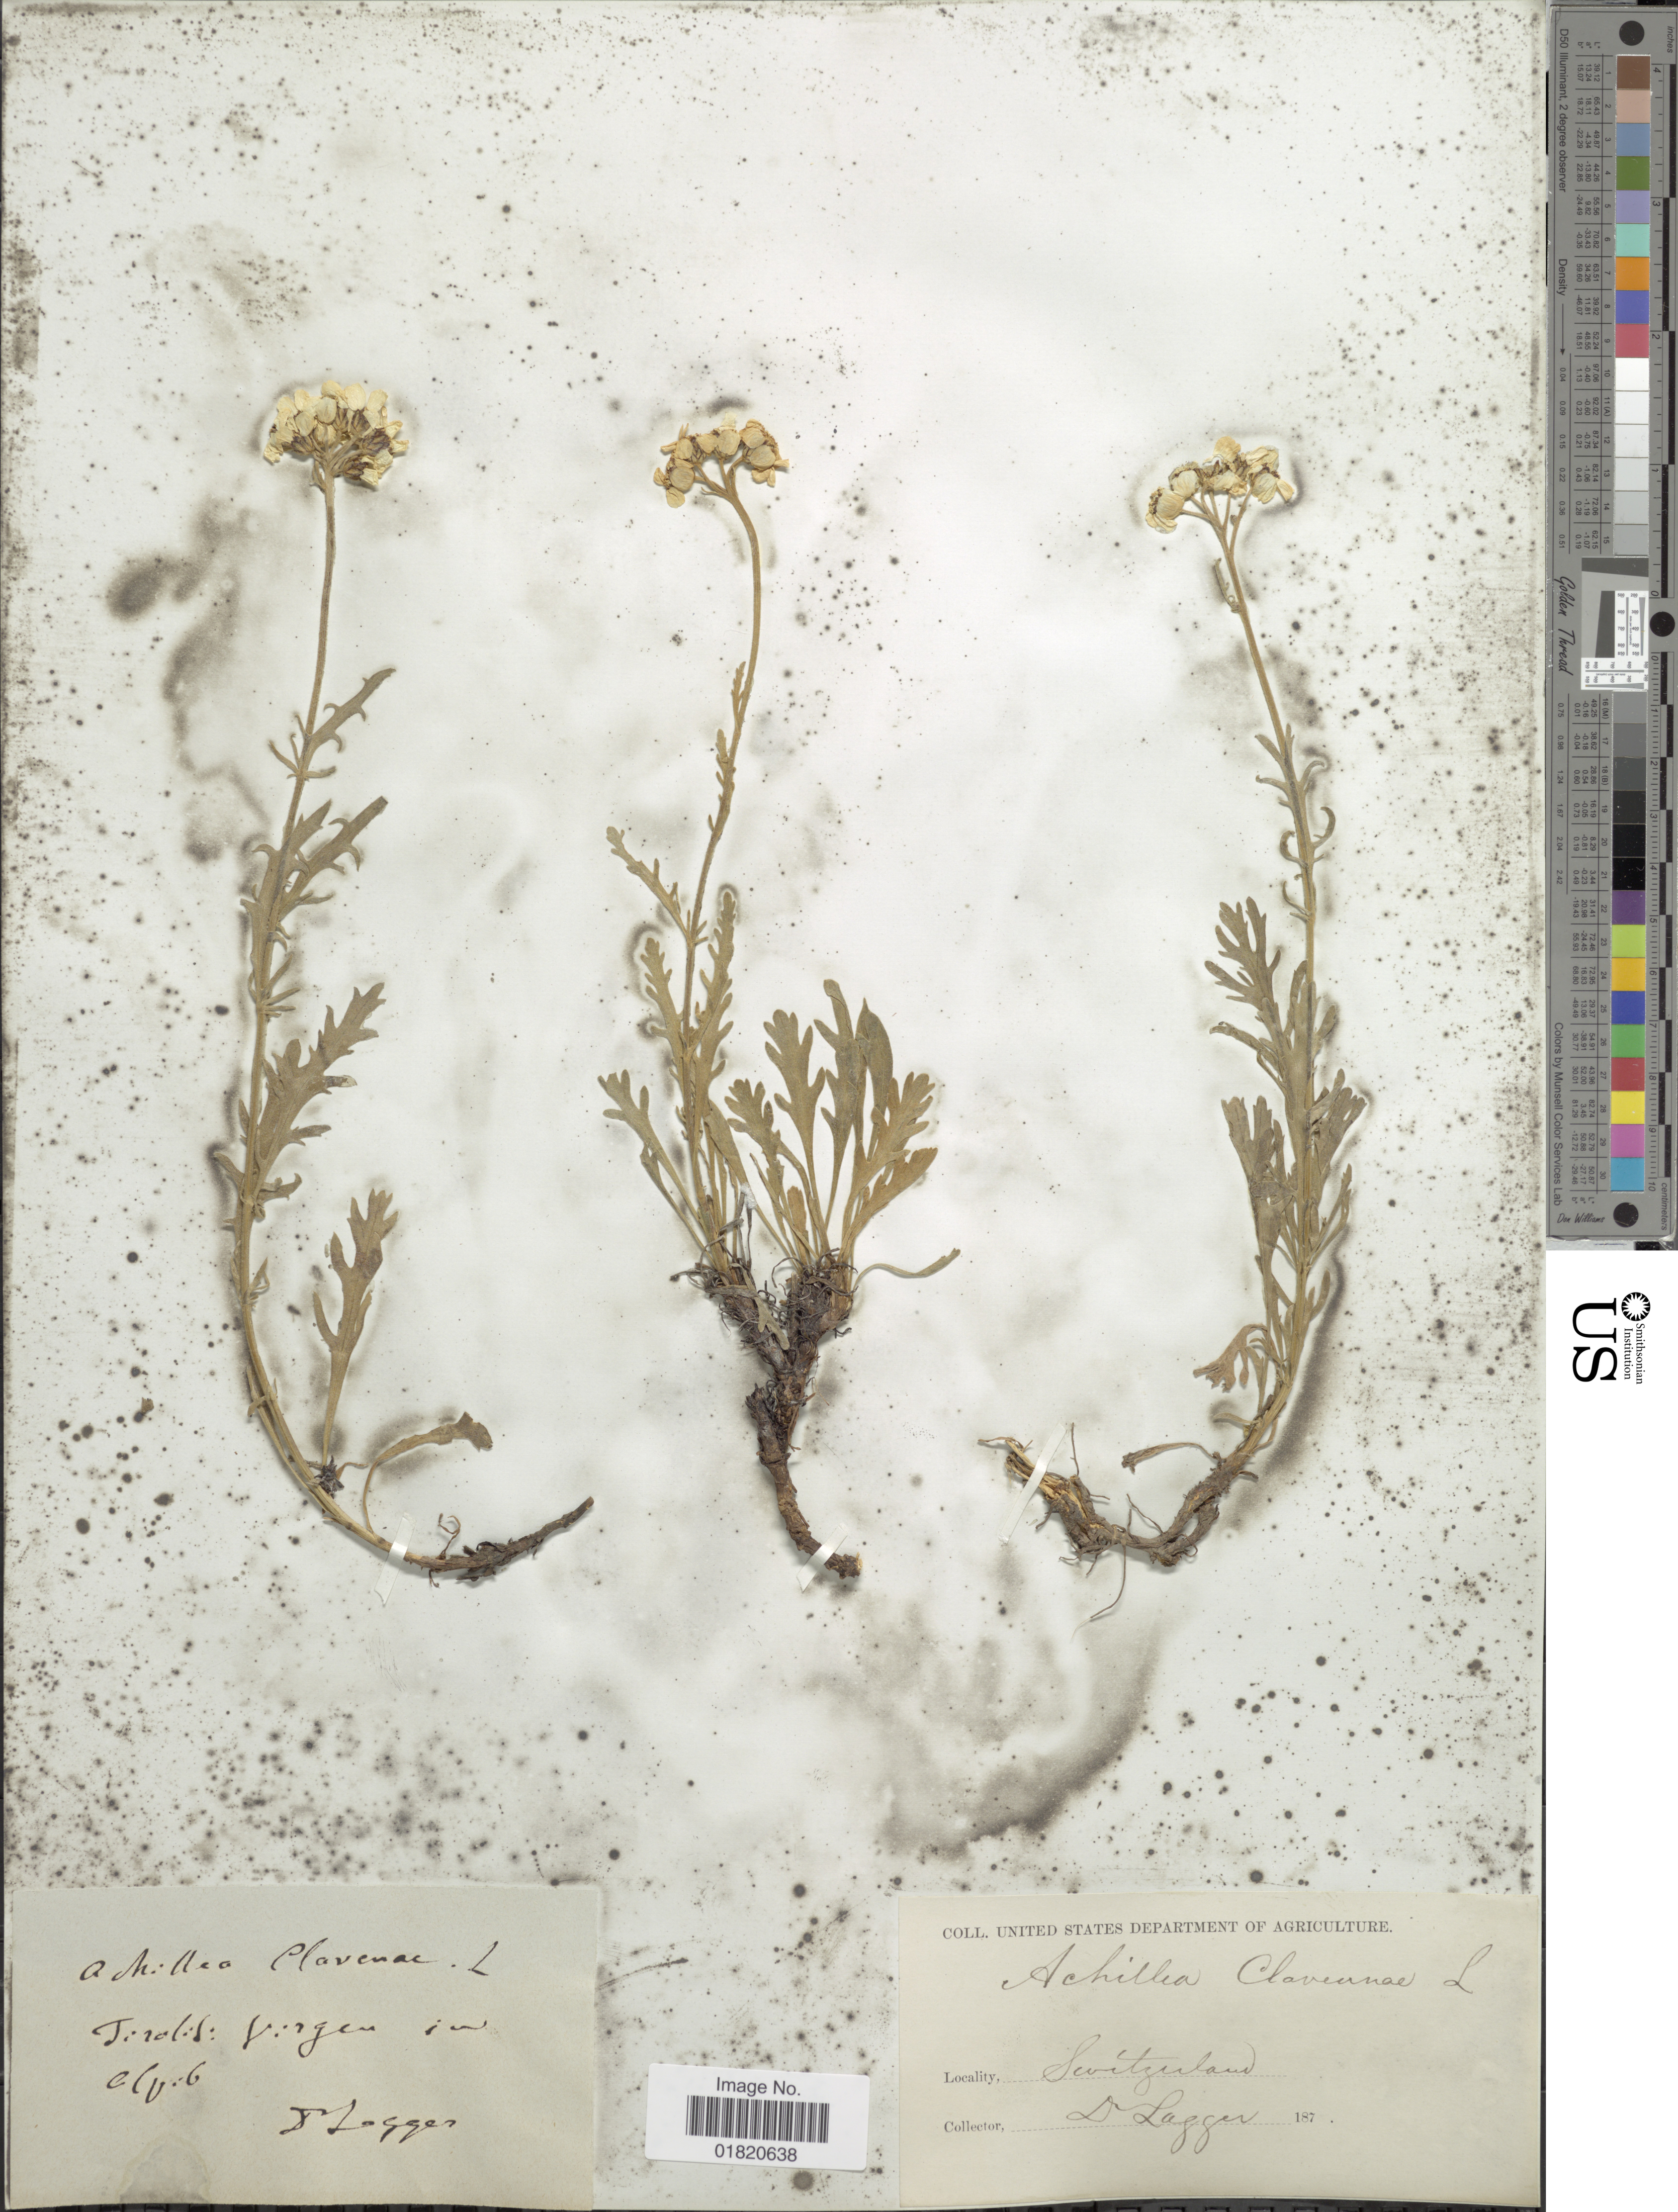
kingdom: Plantae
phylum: Tracheophyta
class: Magnoliopsida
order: Asterales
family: Asteraceae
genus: Achillea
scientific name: Achillea clavennae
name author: L.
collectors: F. J. Lagger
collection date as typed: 187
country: Austria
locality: Tirol S. Virgen in alpin